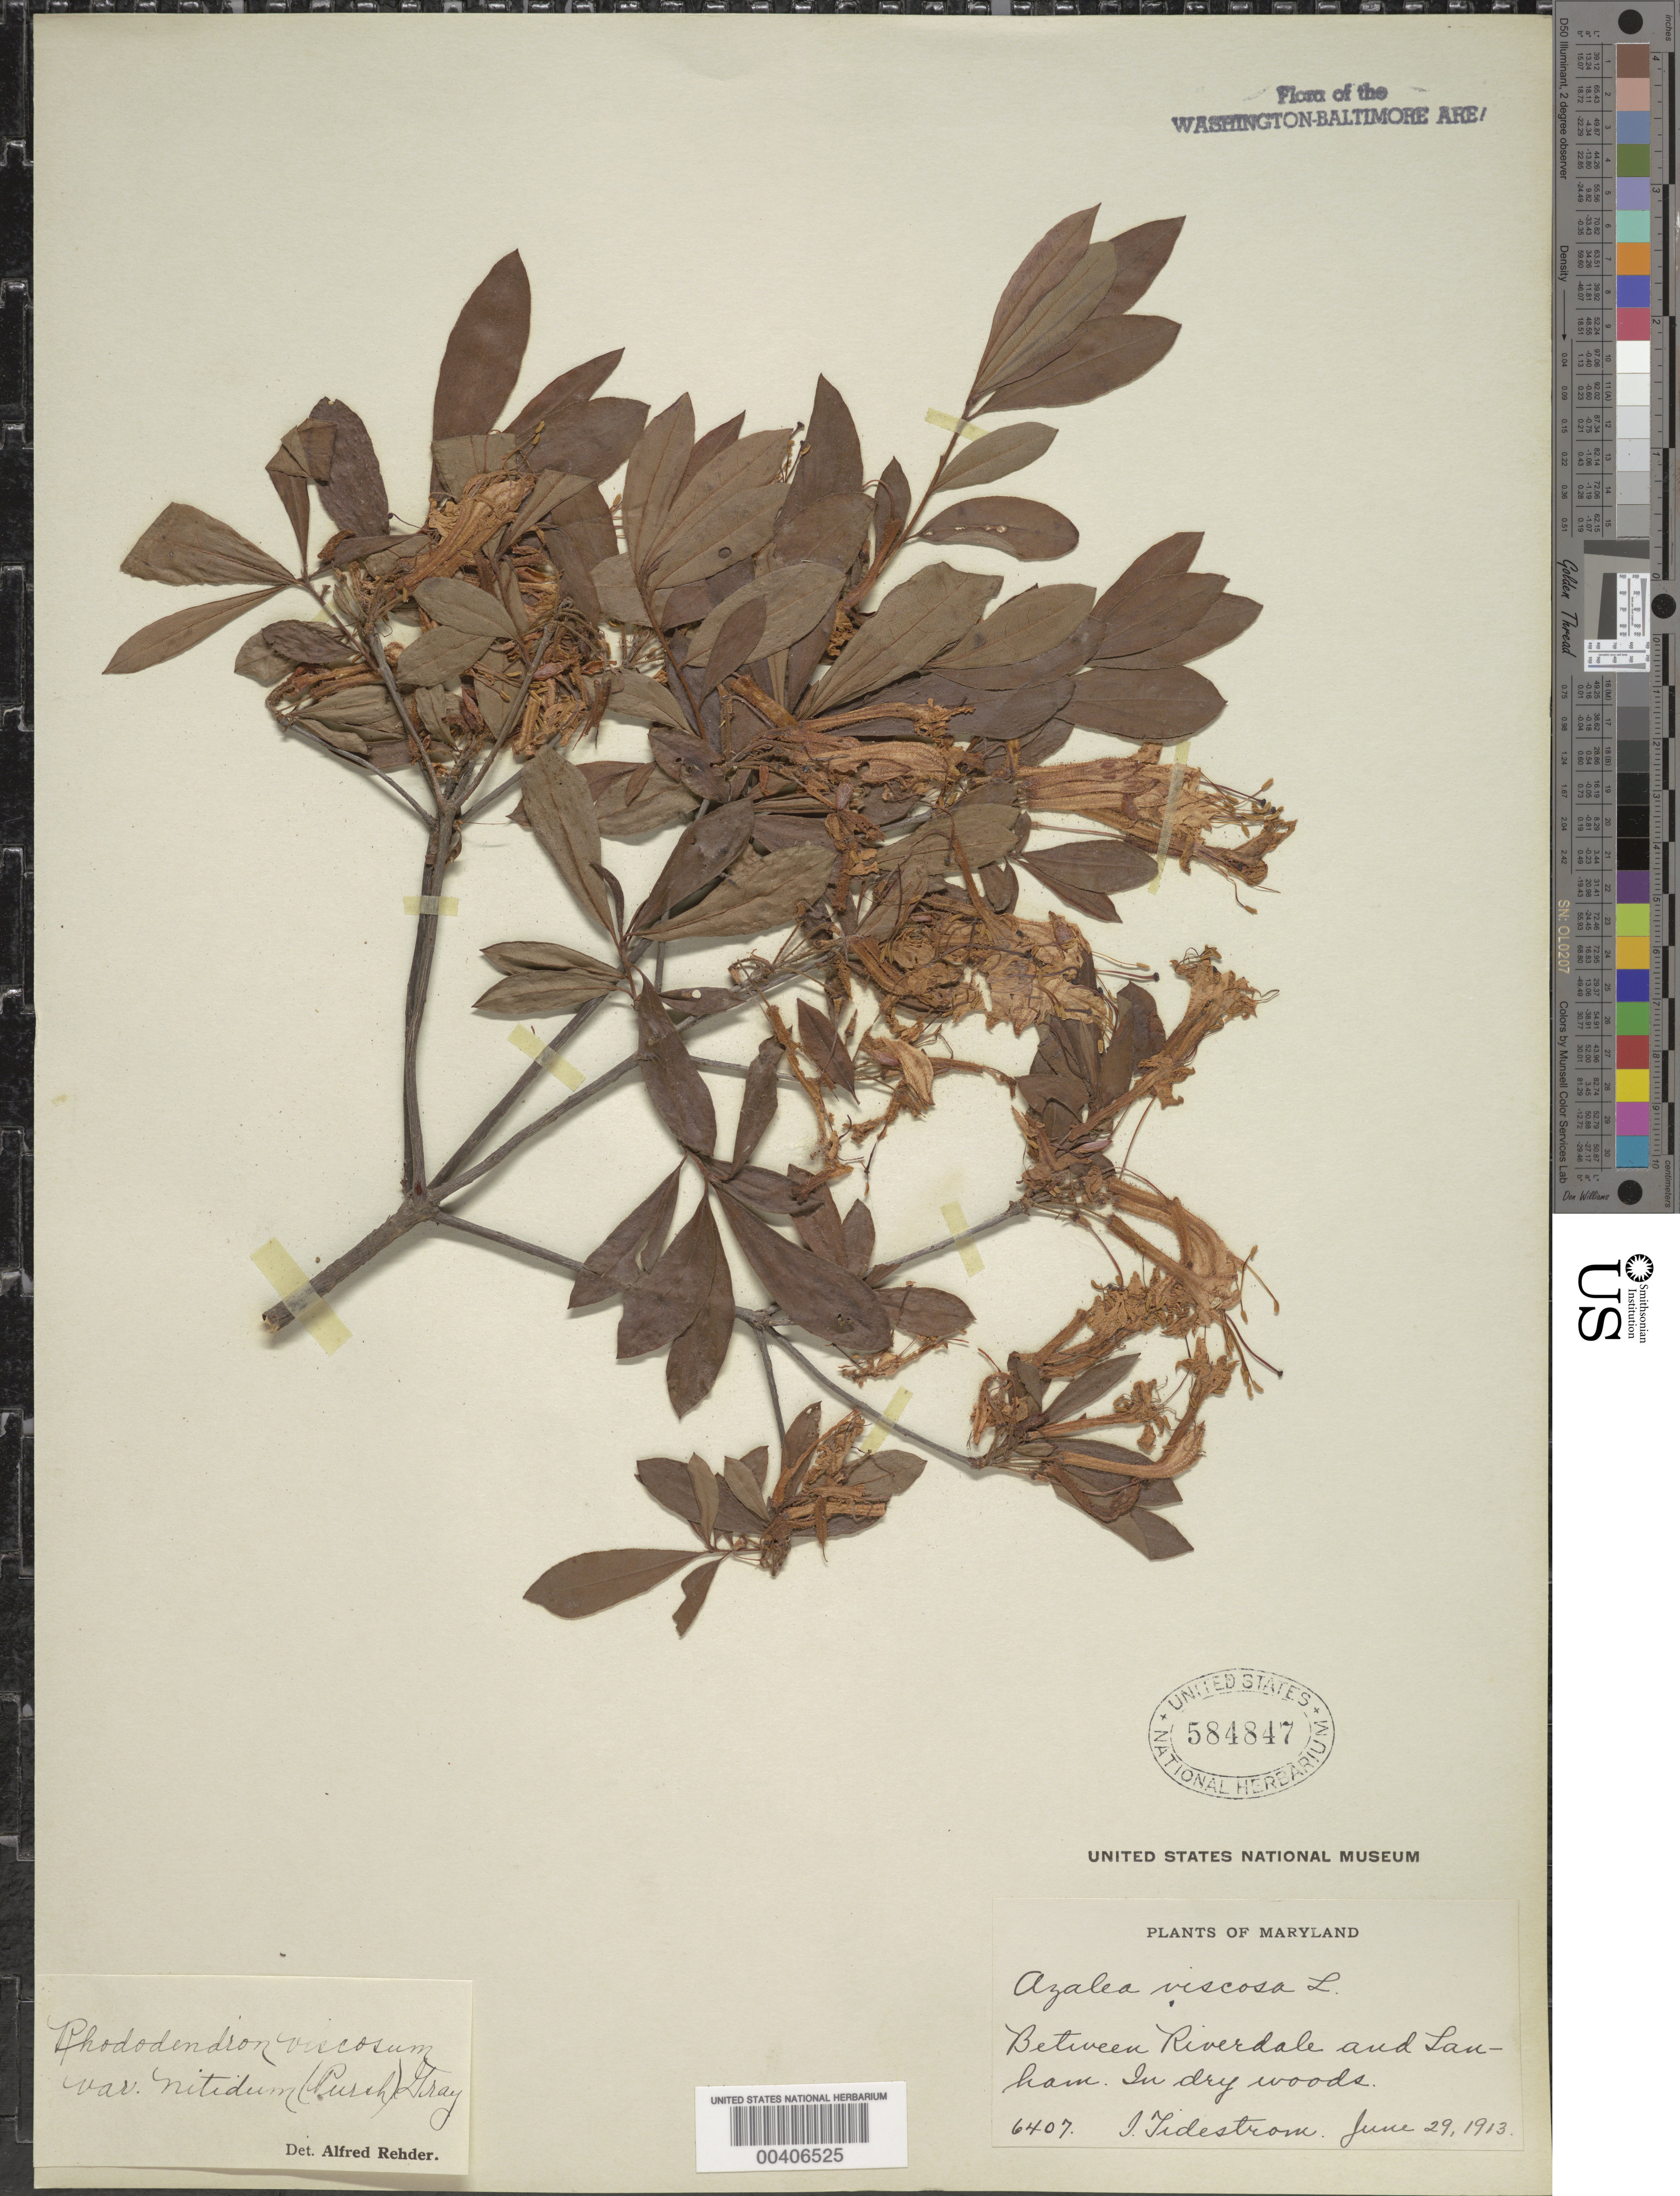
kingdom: Plantae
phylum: Tracheophyta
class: Magnoliopsida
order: Ericales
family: Ericaceae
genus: Rhododendron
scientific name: Rhododendron viscosum var. nitidum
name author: (Pursh) A. Gray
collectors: I. F. Tidestrom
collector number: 6407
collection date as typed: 29 Jun 1913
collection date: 1913-06-29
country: United States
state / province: Maryland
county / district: Prince George's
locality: between Riverdale and Lanham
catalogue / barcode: US 584847